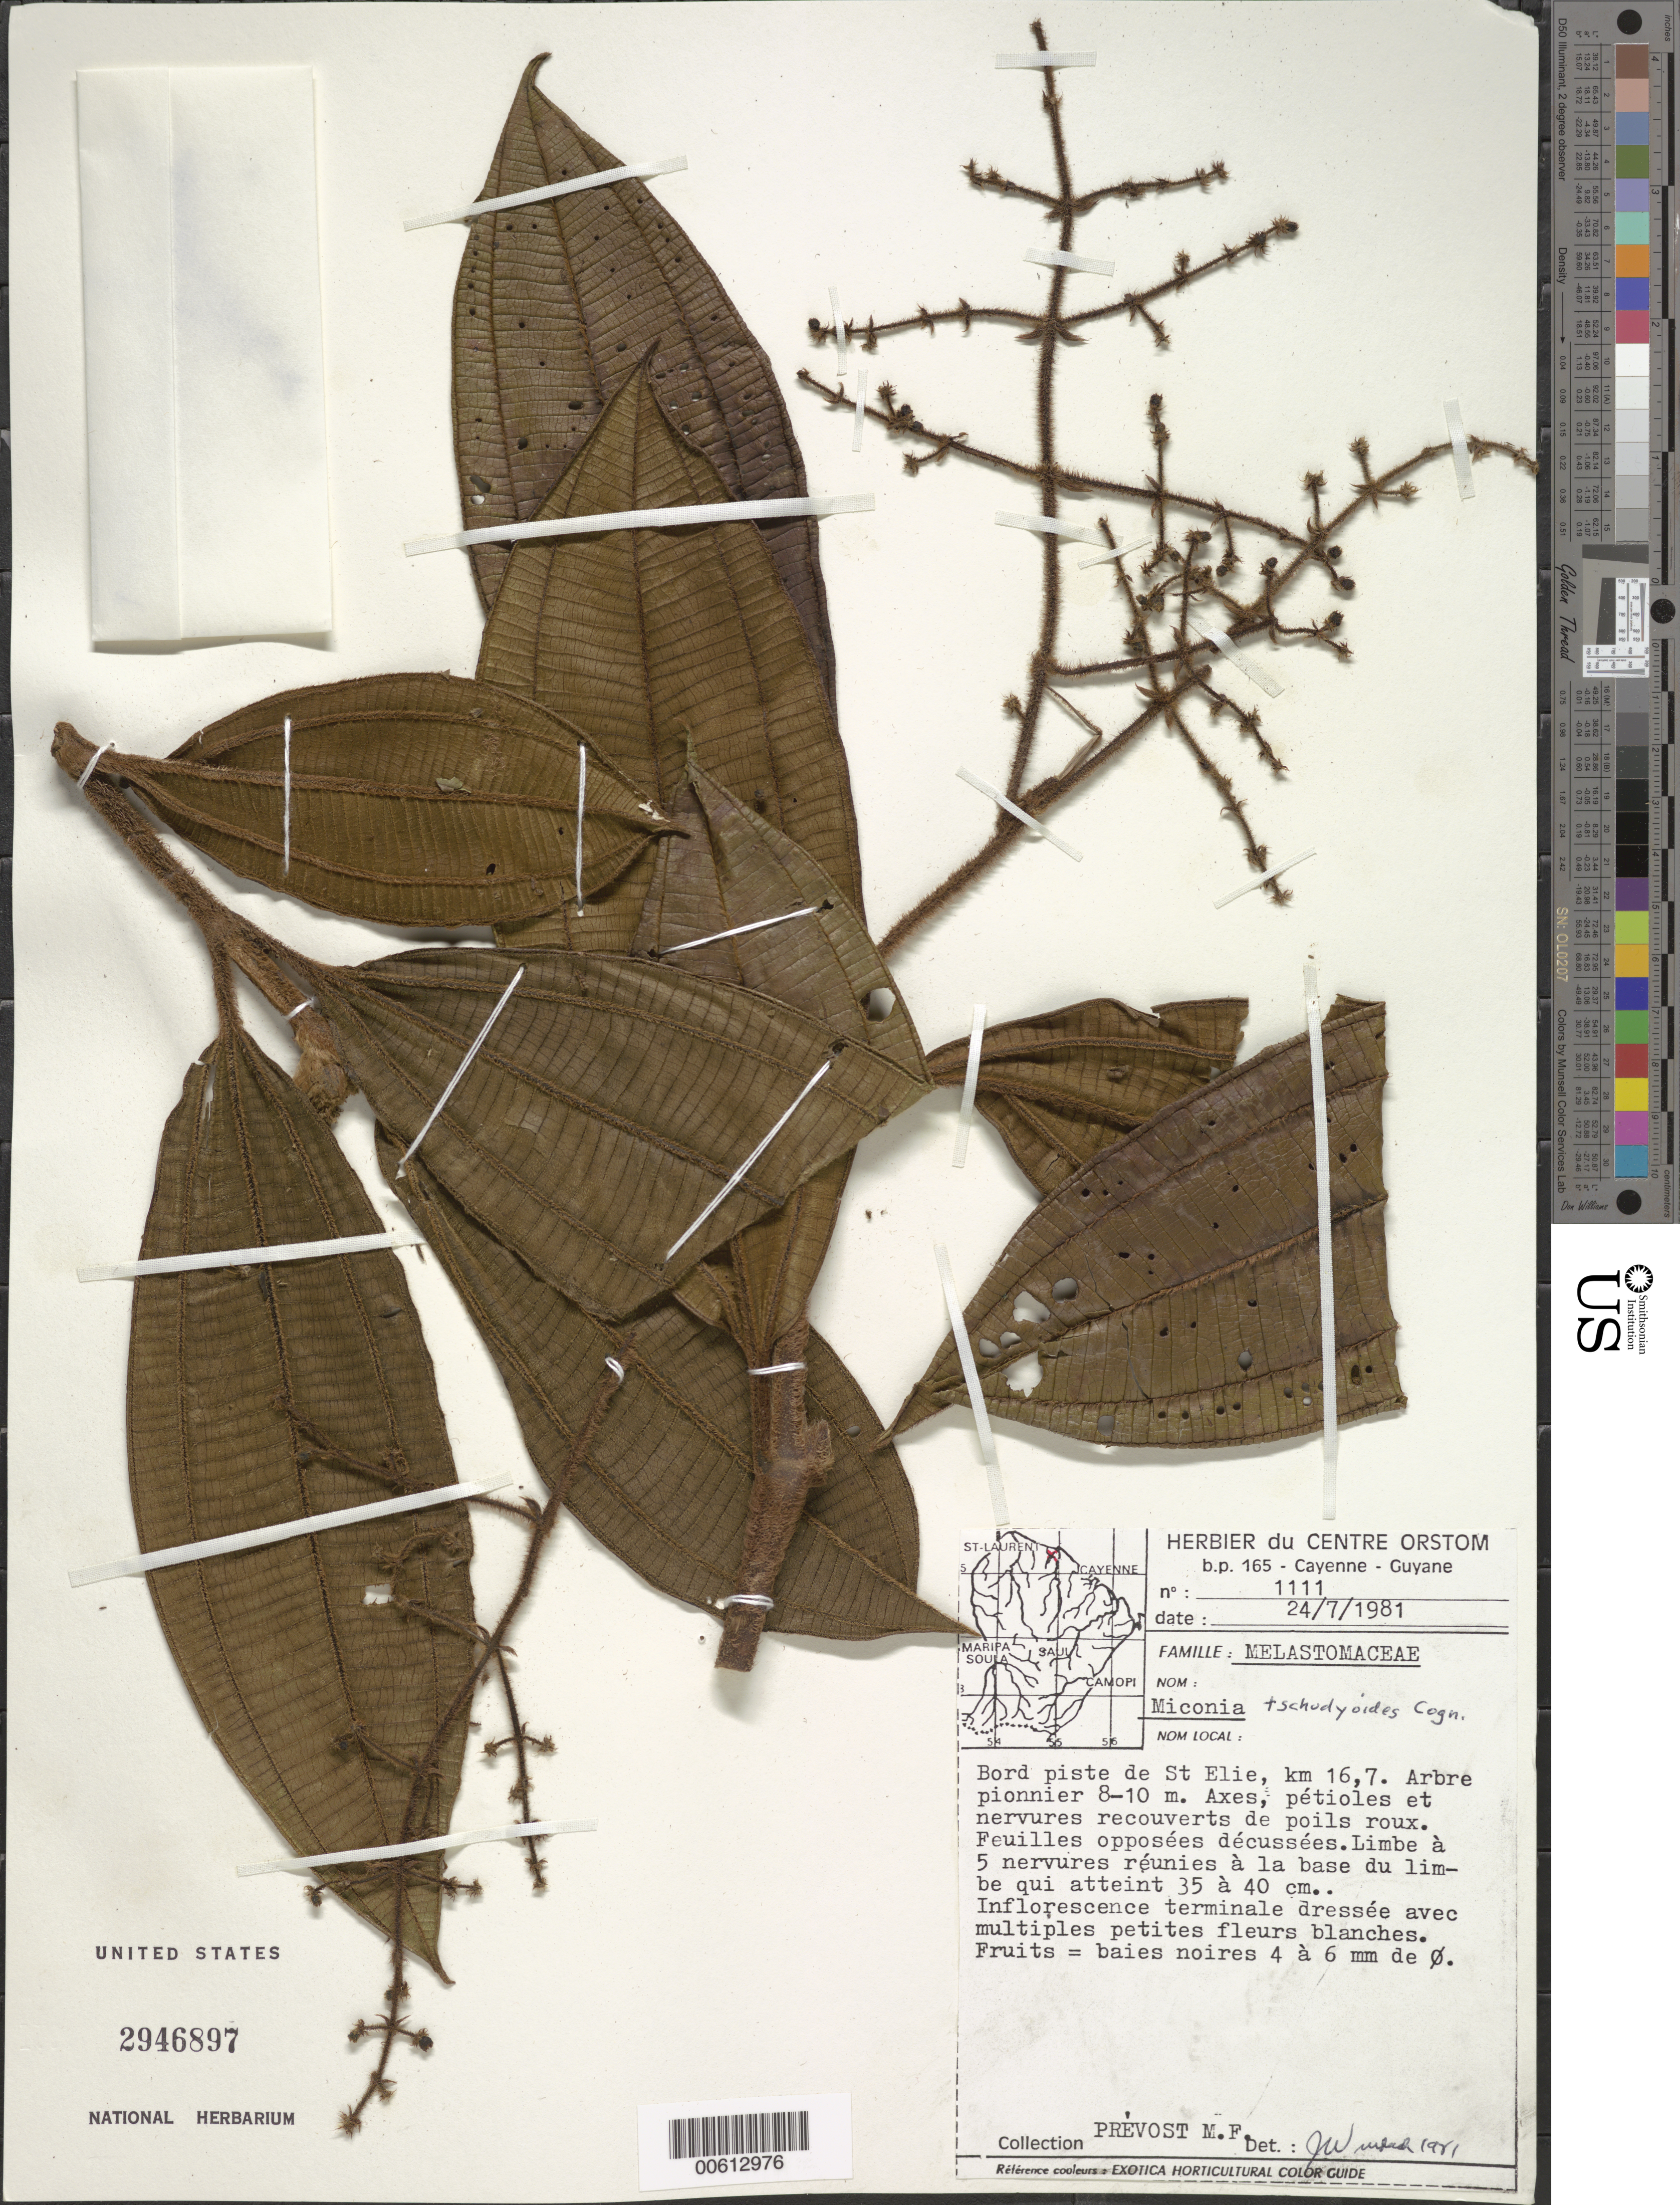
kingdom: Plantae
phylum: Tracheophyta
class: Magnoliopsida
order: Myrtales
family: Melastomataceae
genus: Miconia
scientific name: Miconia tschudyoides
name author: Cogn.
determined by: Wurdack, John J., (US), US (UNITED STATES)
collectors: M.-F. Prévost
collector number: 1111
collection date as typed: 24-Jul-81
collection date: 1981-07-24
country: French Guiana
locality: Piste de Saint-Élie, pk. 16.7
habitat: Bord piste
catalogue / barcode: US 2946897